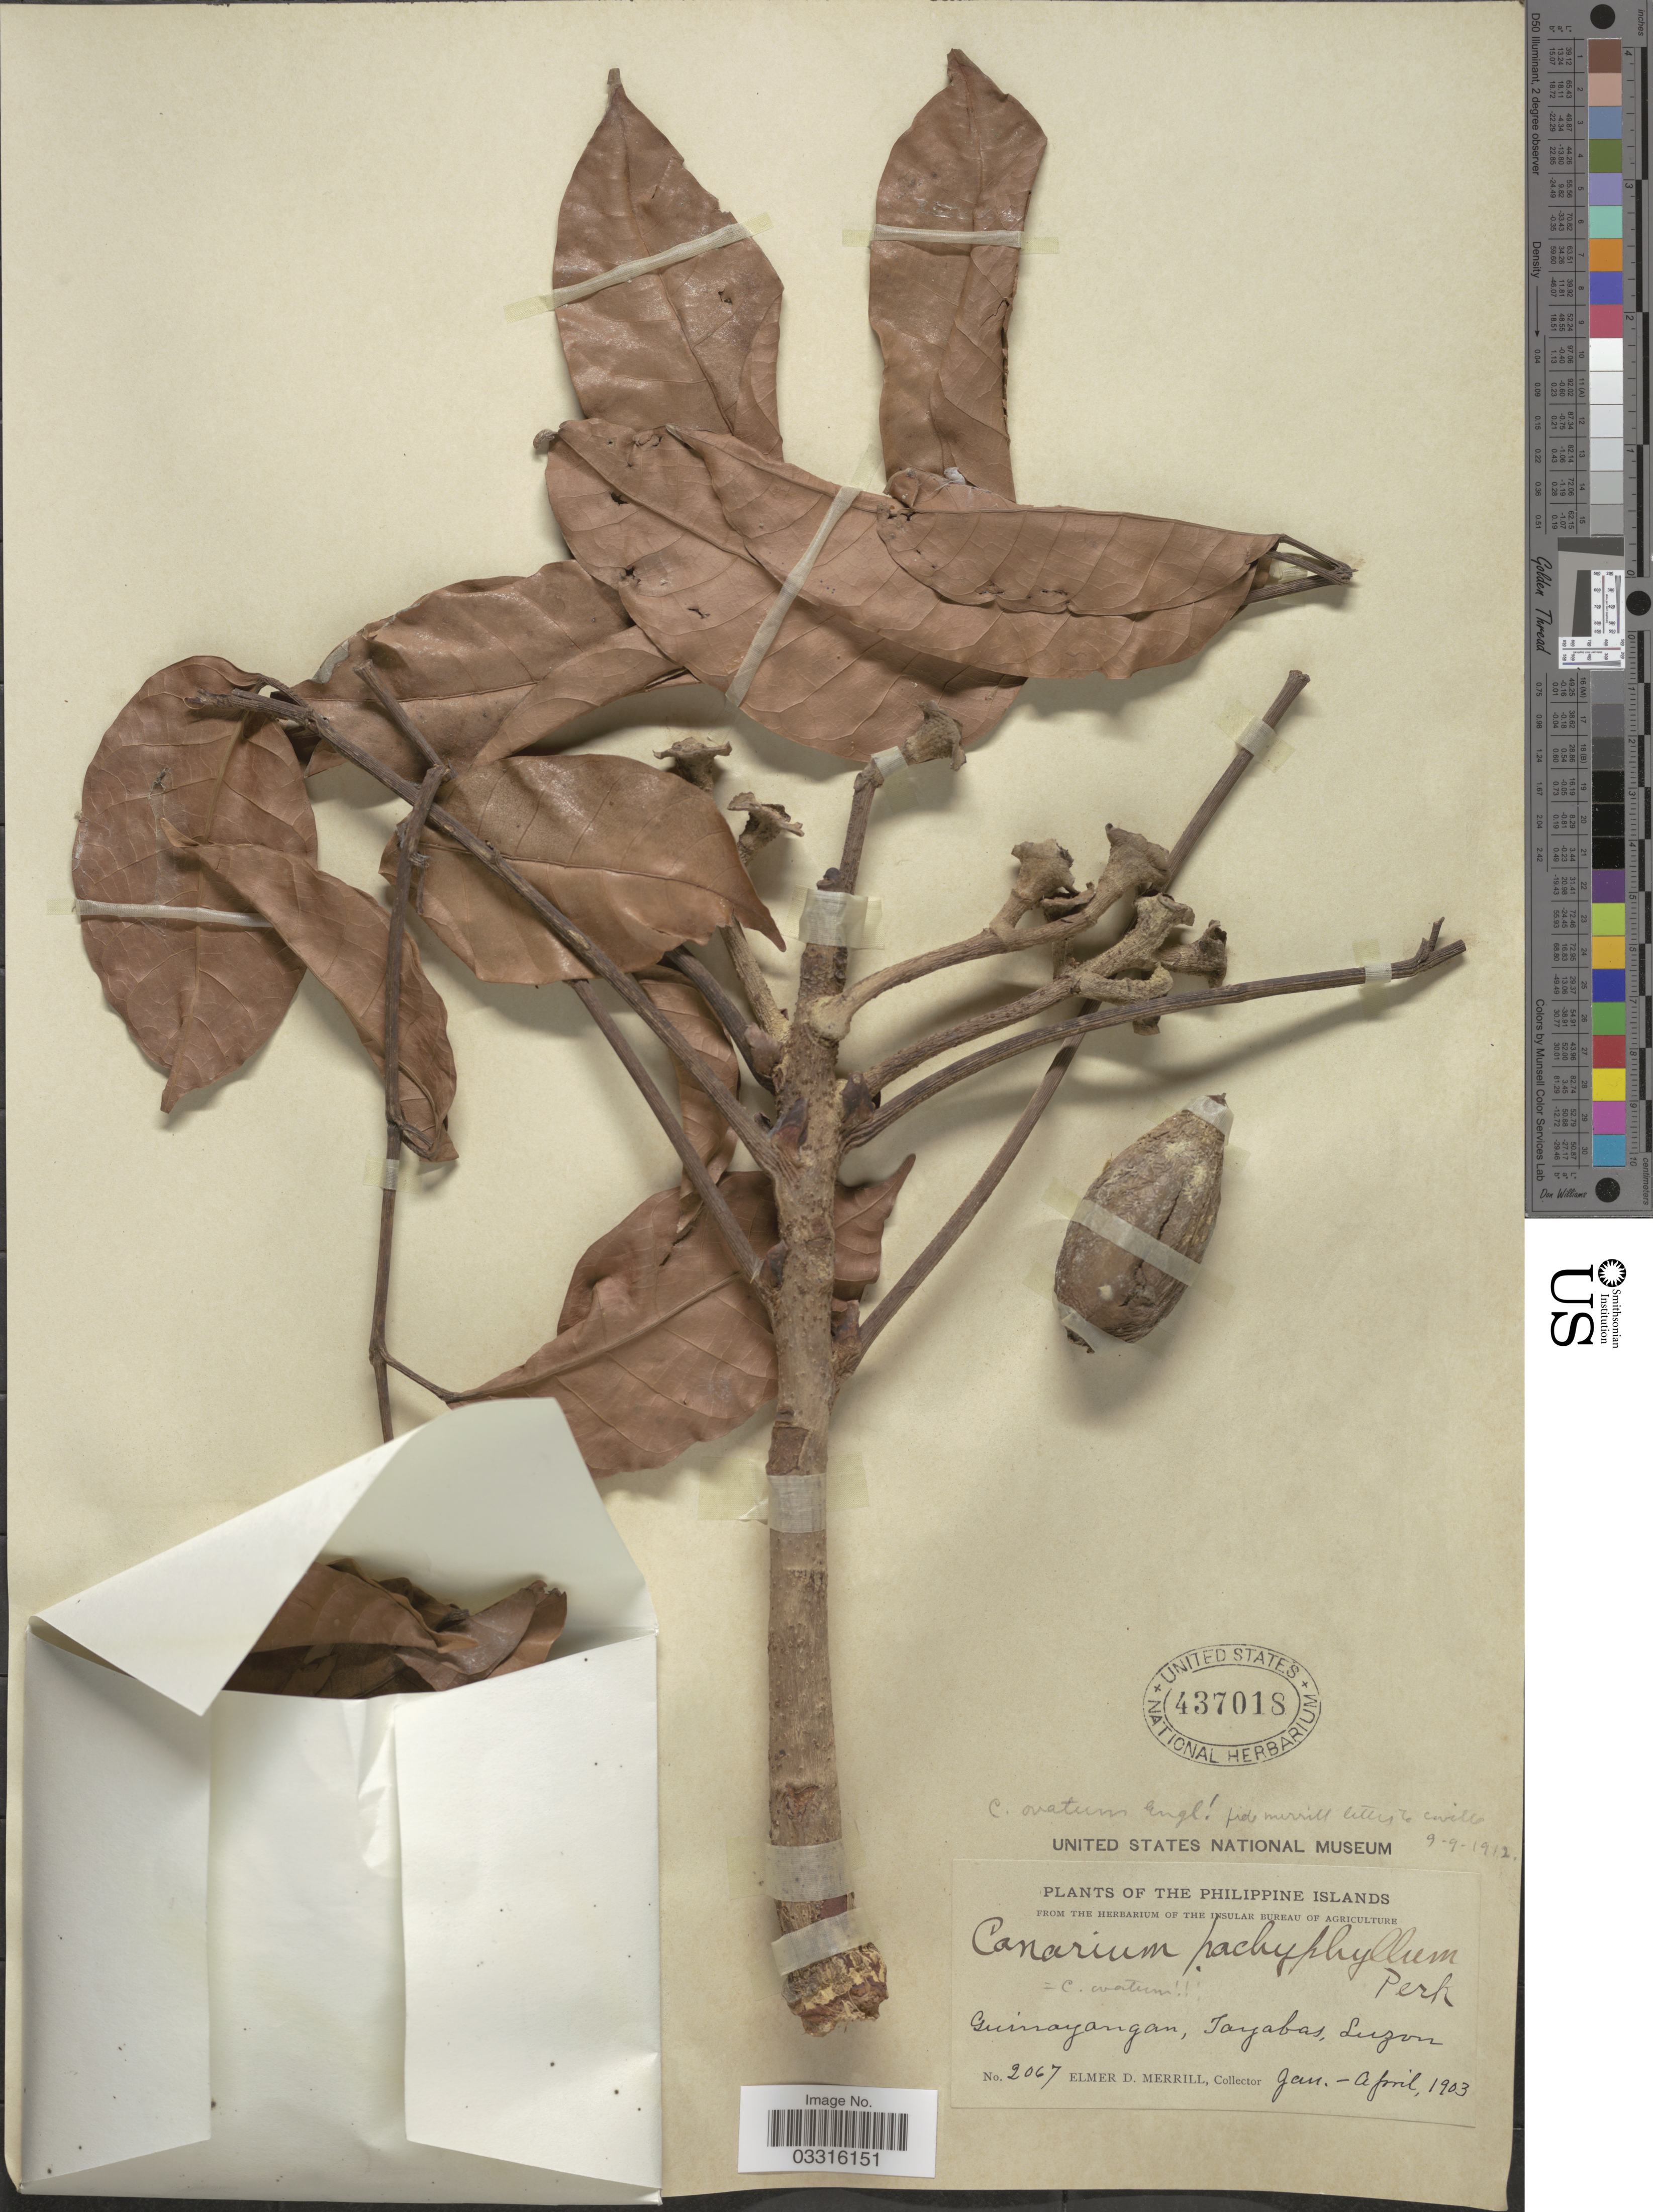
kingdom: Plantae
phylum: Tracheophyta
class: Magnoliopsida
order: Sapindales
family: Burseraceae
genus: Canarium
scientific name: Canarium ovatum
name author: Engl.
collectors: E. D. Merrill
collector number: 2067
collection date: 1903-01/1903-04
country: Philippines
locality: Guinayangan, Tayabas, Luzon.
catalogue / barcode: US 437018